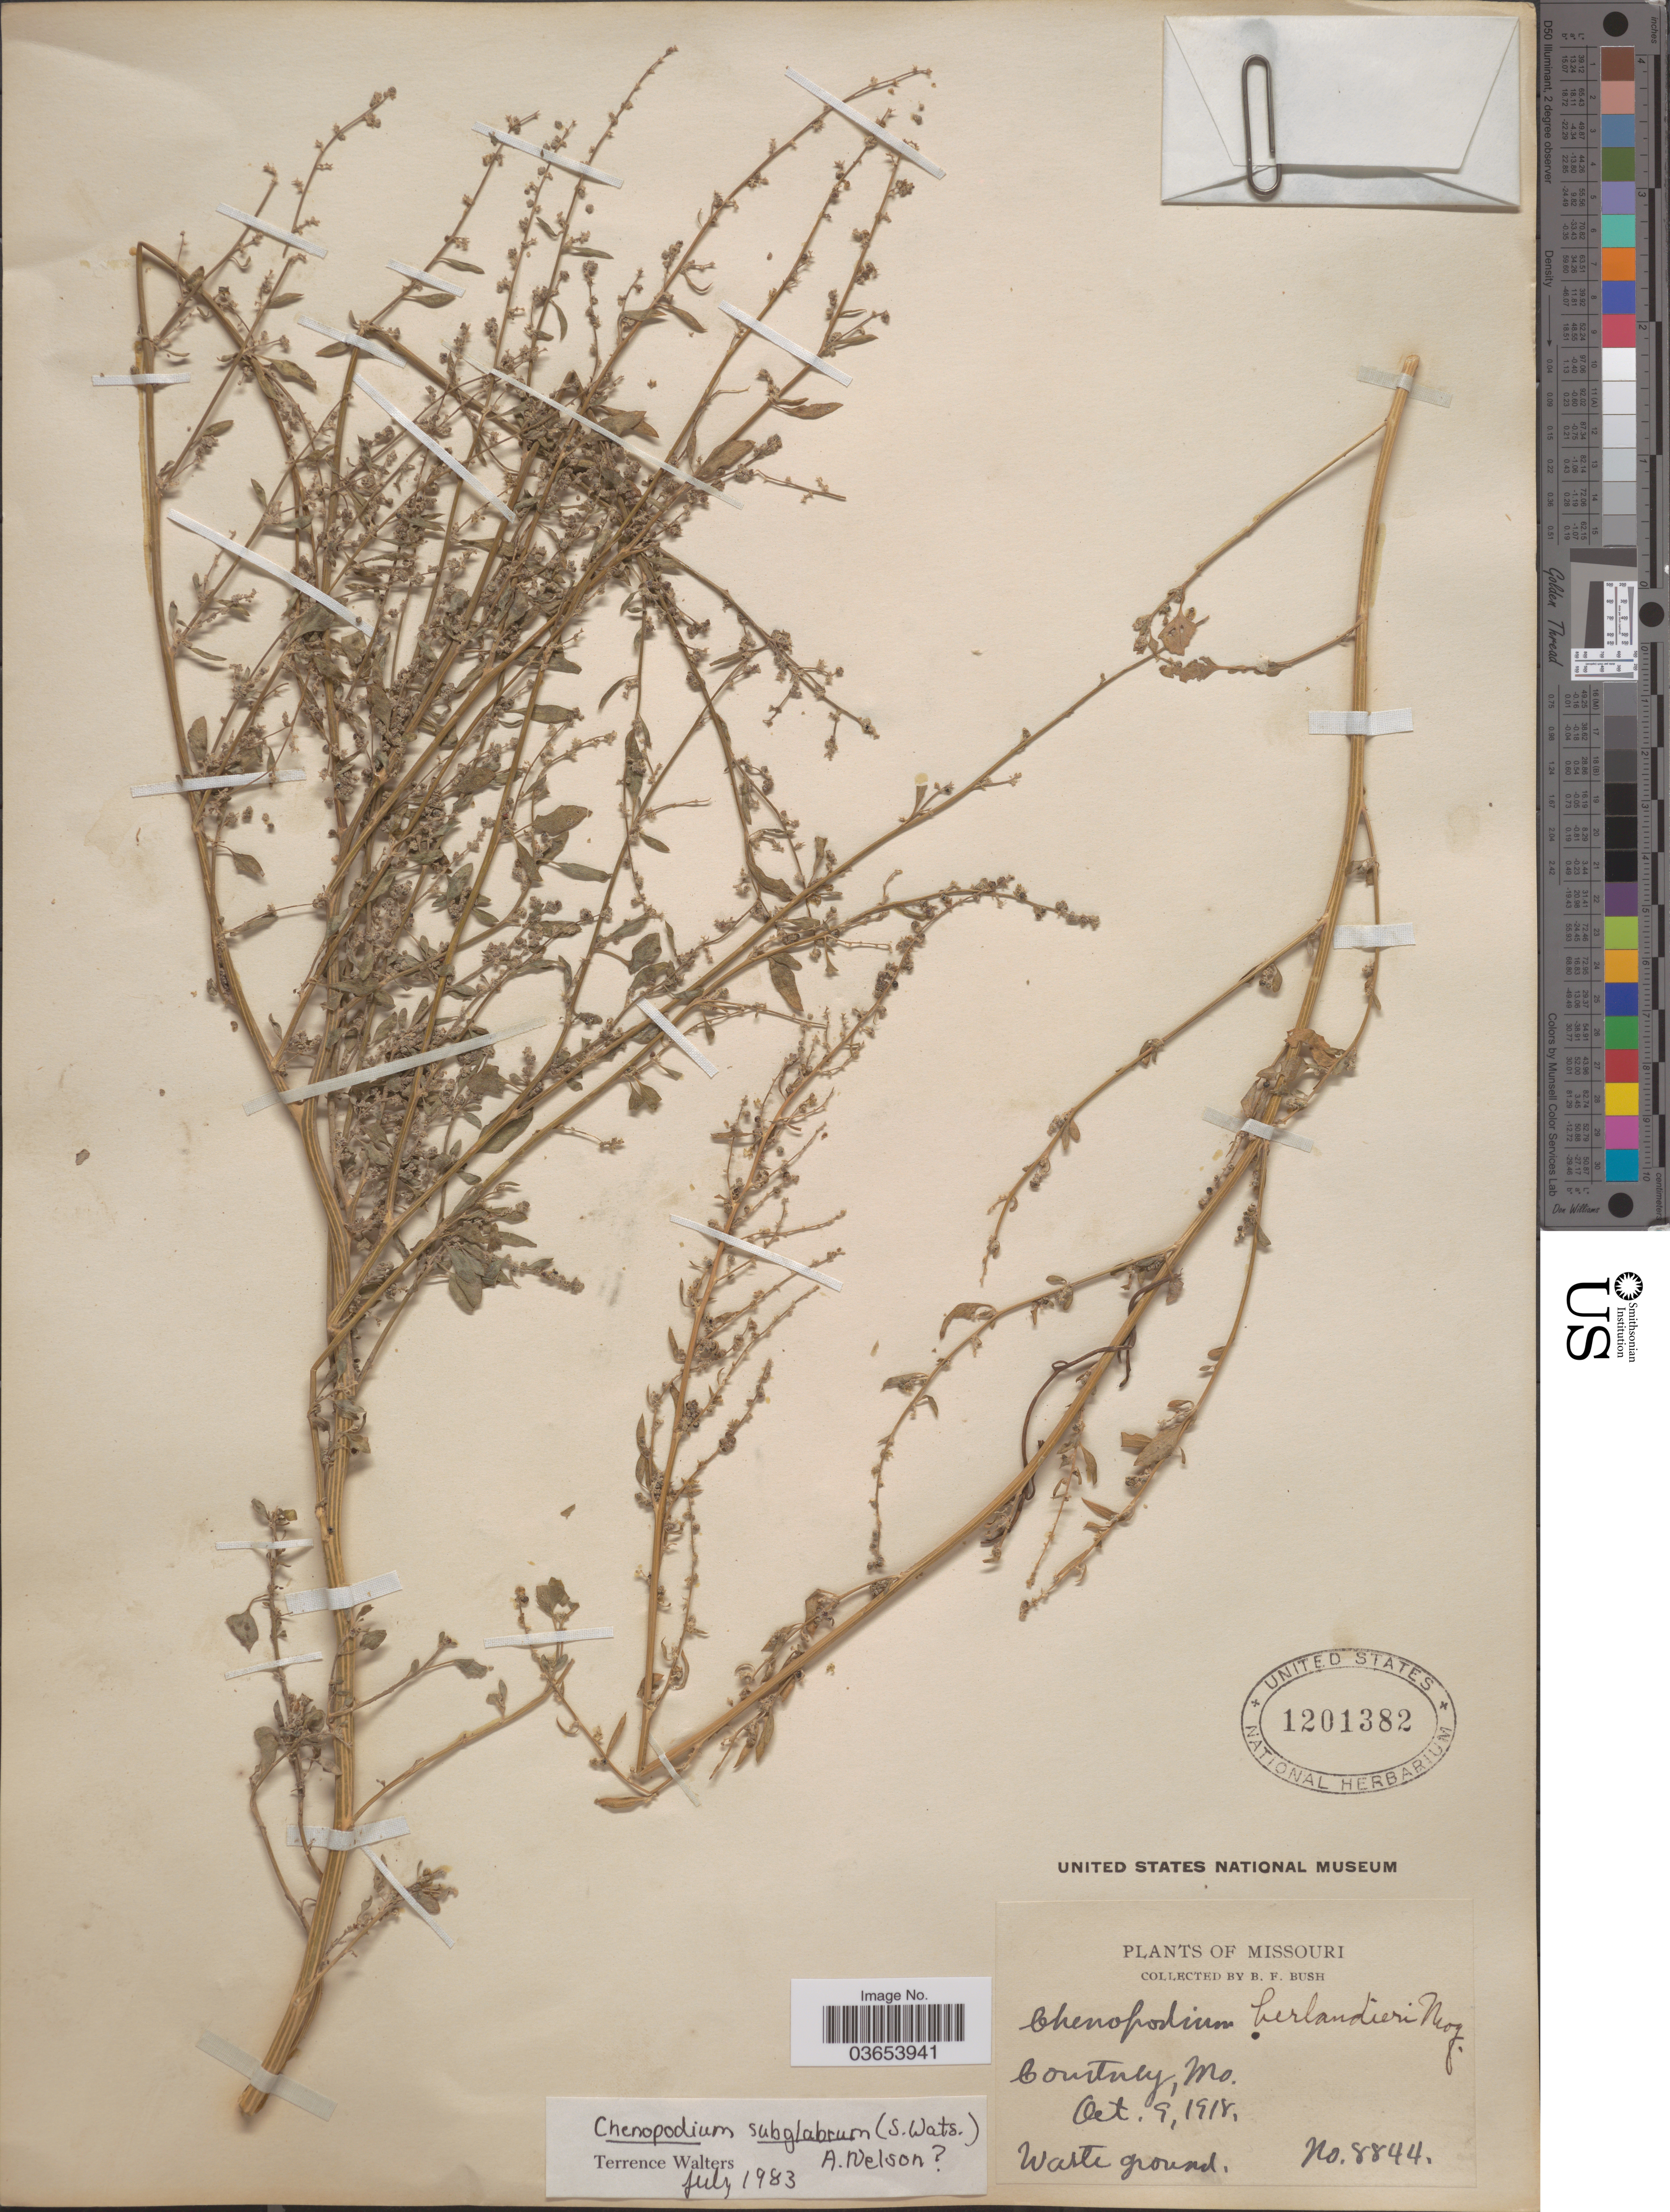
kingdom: Plantae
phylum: Tracheophyta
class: Magnoliopsida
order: Caryophyllales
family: Amaranthaceae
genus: Chenopodium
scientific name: Chenopodium subglabrum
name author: (S. Watson) A. Nelson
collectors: B. F. Bush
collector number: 8844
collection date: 1918-10-09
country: United States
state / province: Missouri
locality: Courtney.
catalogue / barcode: US 1201382